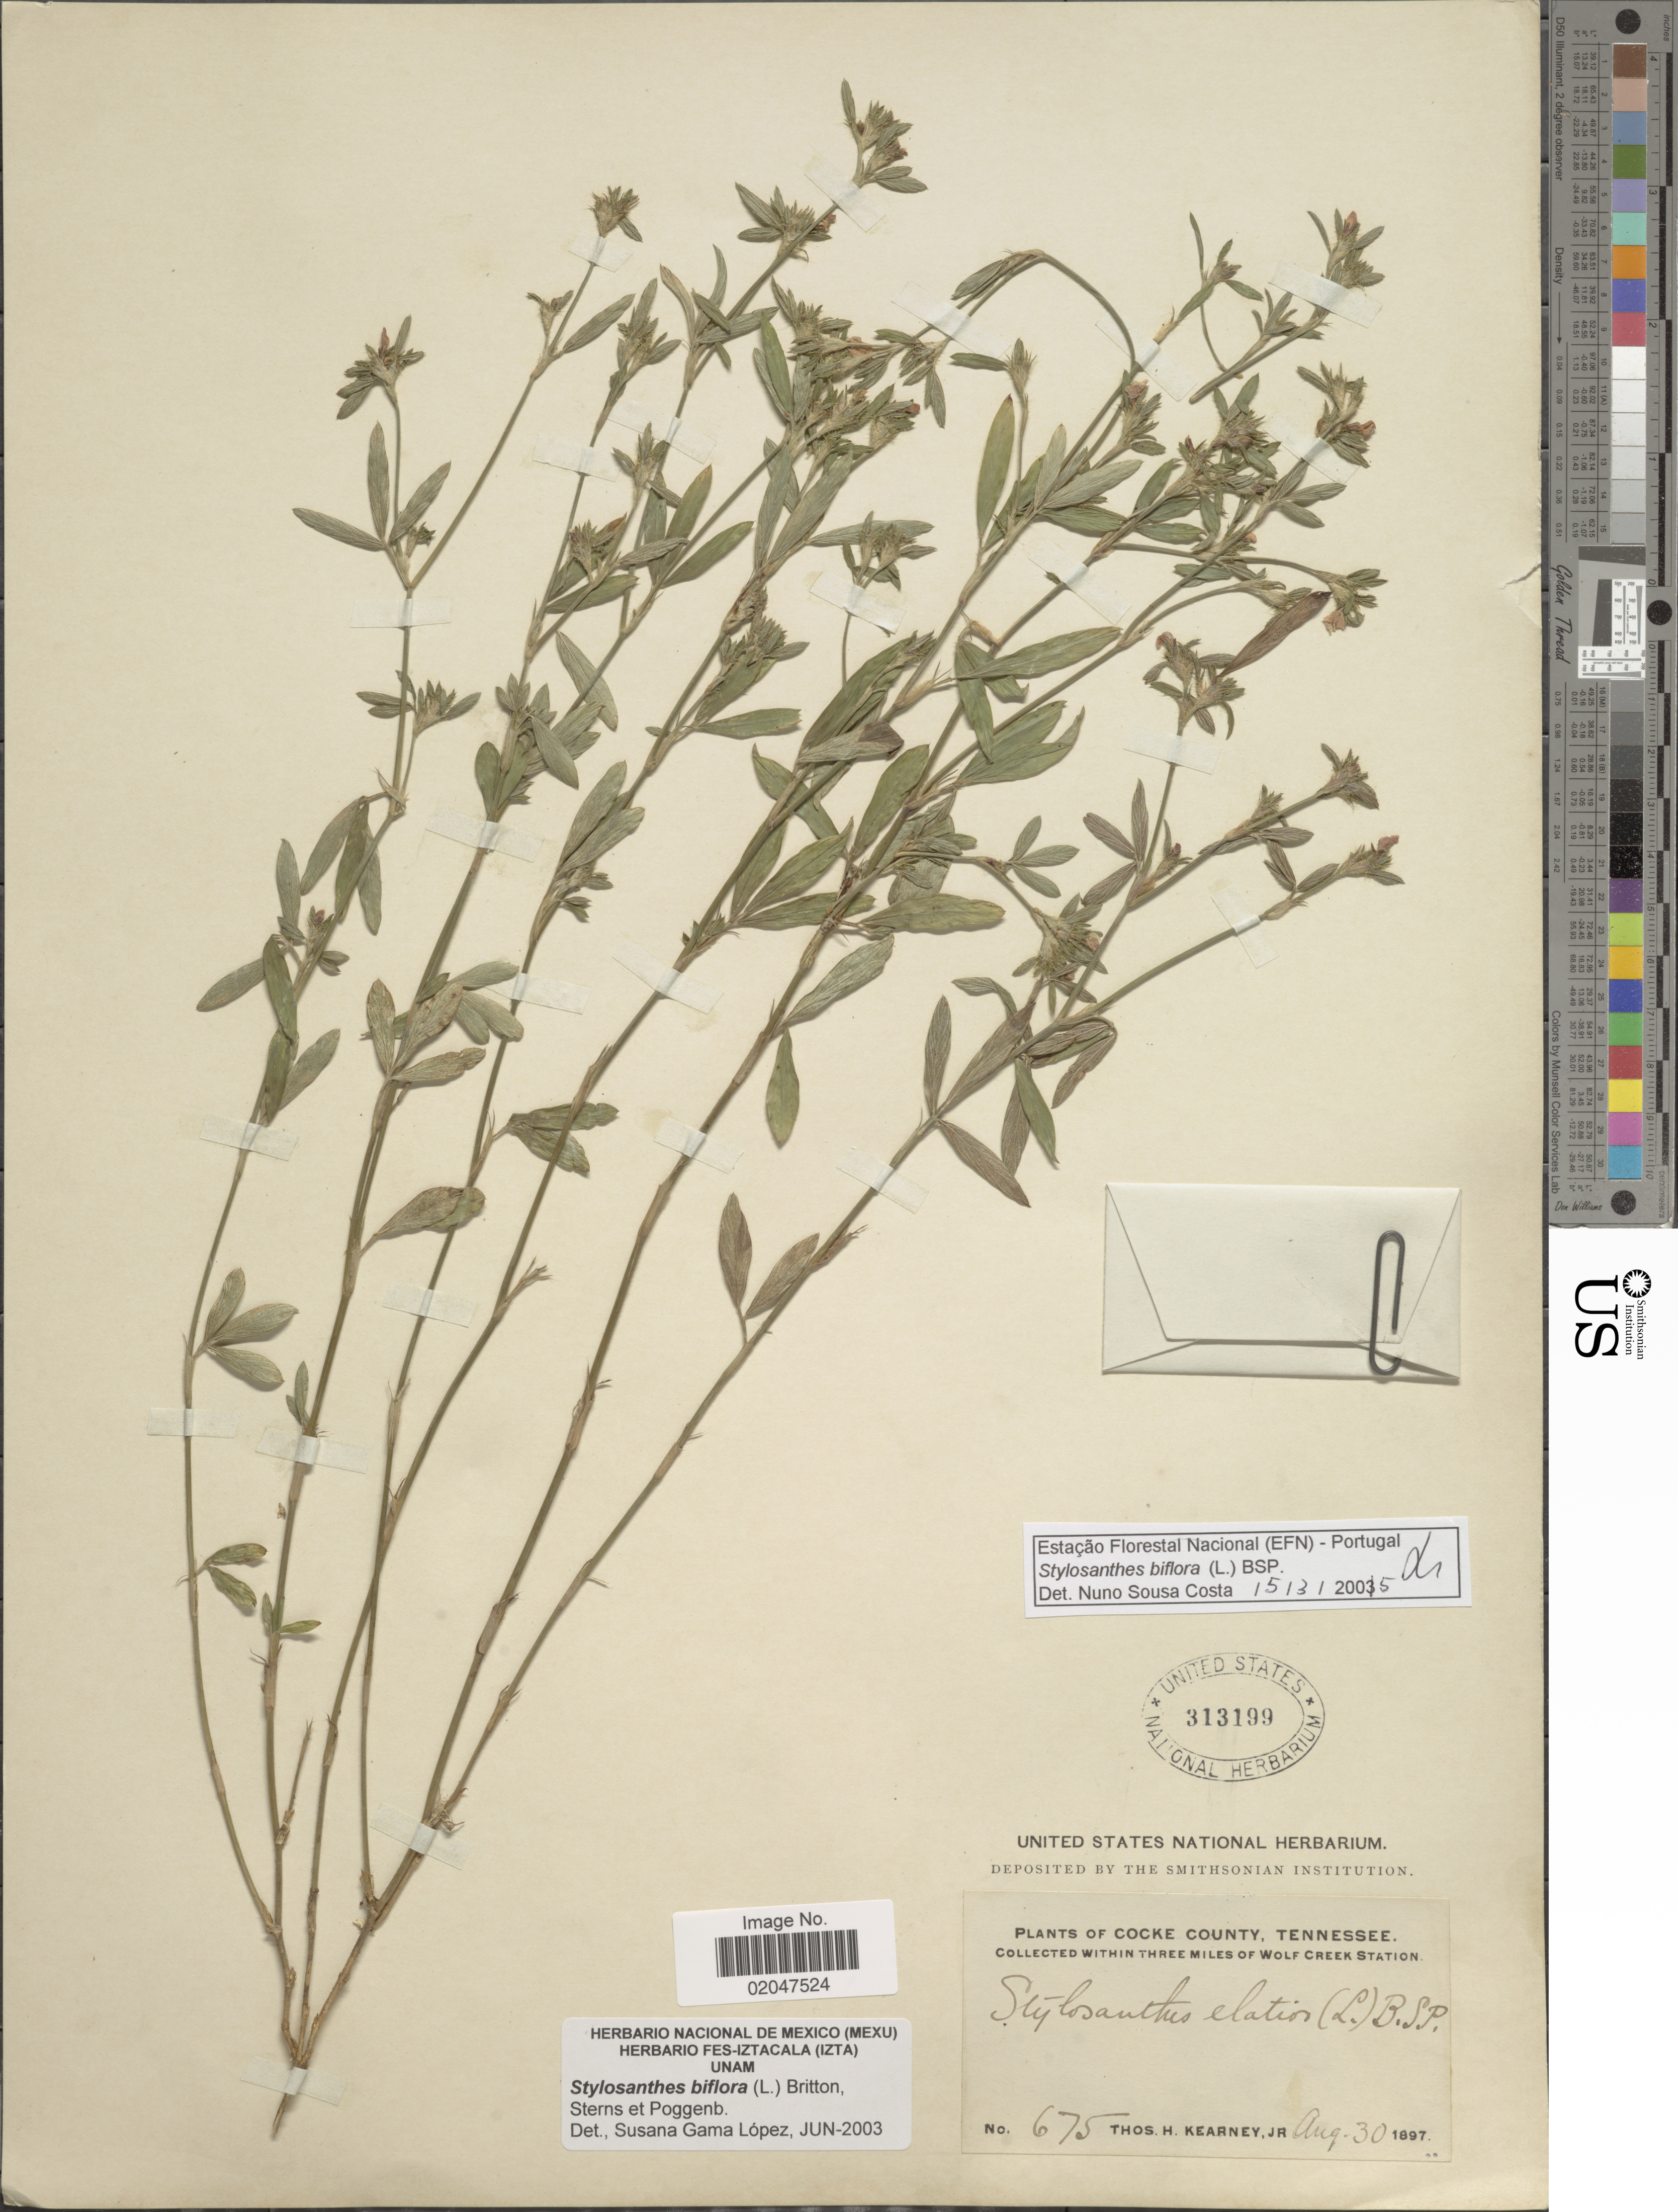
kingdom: Plantae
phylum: Tracheophyta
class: Magnoliopsida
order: Fabales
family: Fabaceae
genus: Stylosanthes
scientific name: Stylosanthes biflora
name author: (L.) Britton et al.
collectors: T. H. Kearney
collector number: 675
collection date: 1897-08-30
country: United States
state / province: Tennessee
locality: Cocke County, within three miles of Wolf Creek Station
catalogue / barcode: US 313199